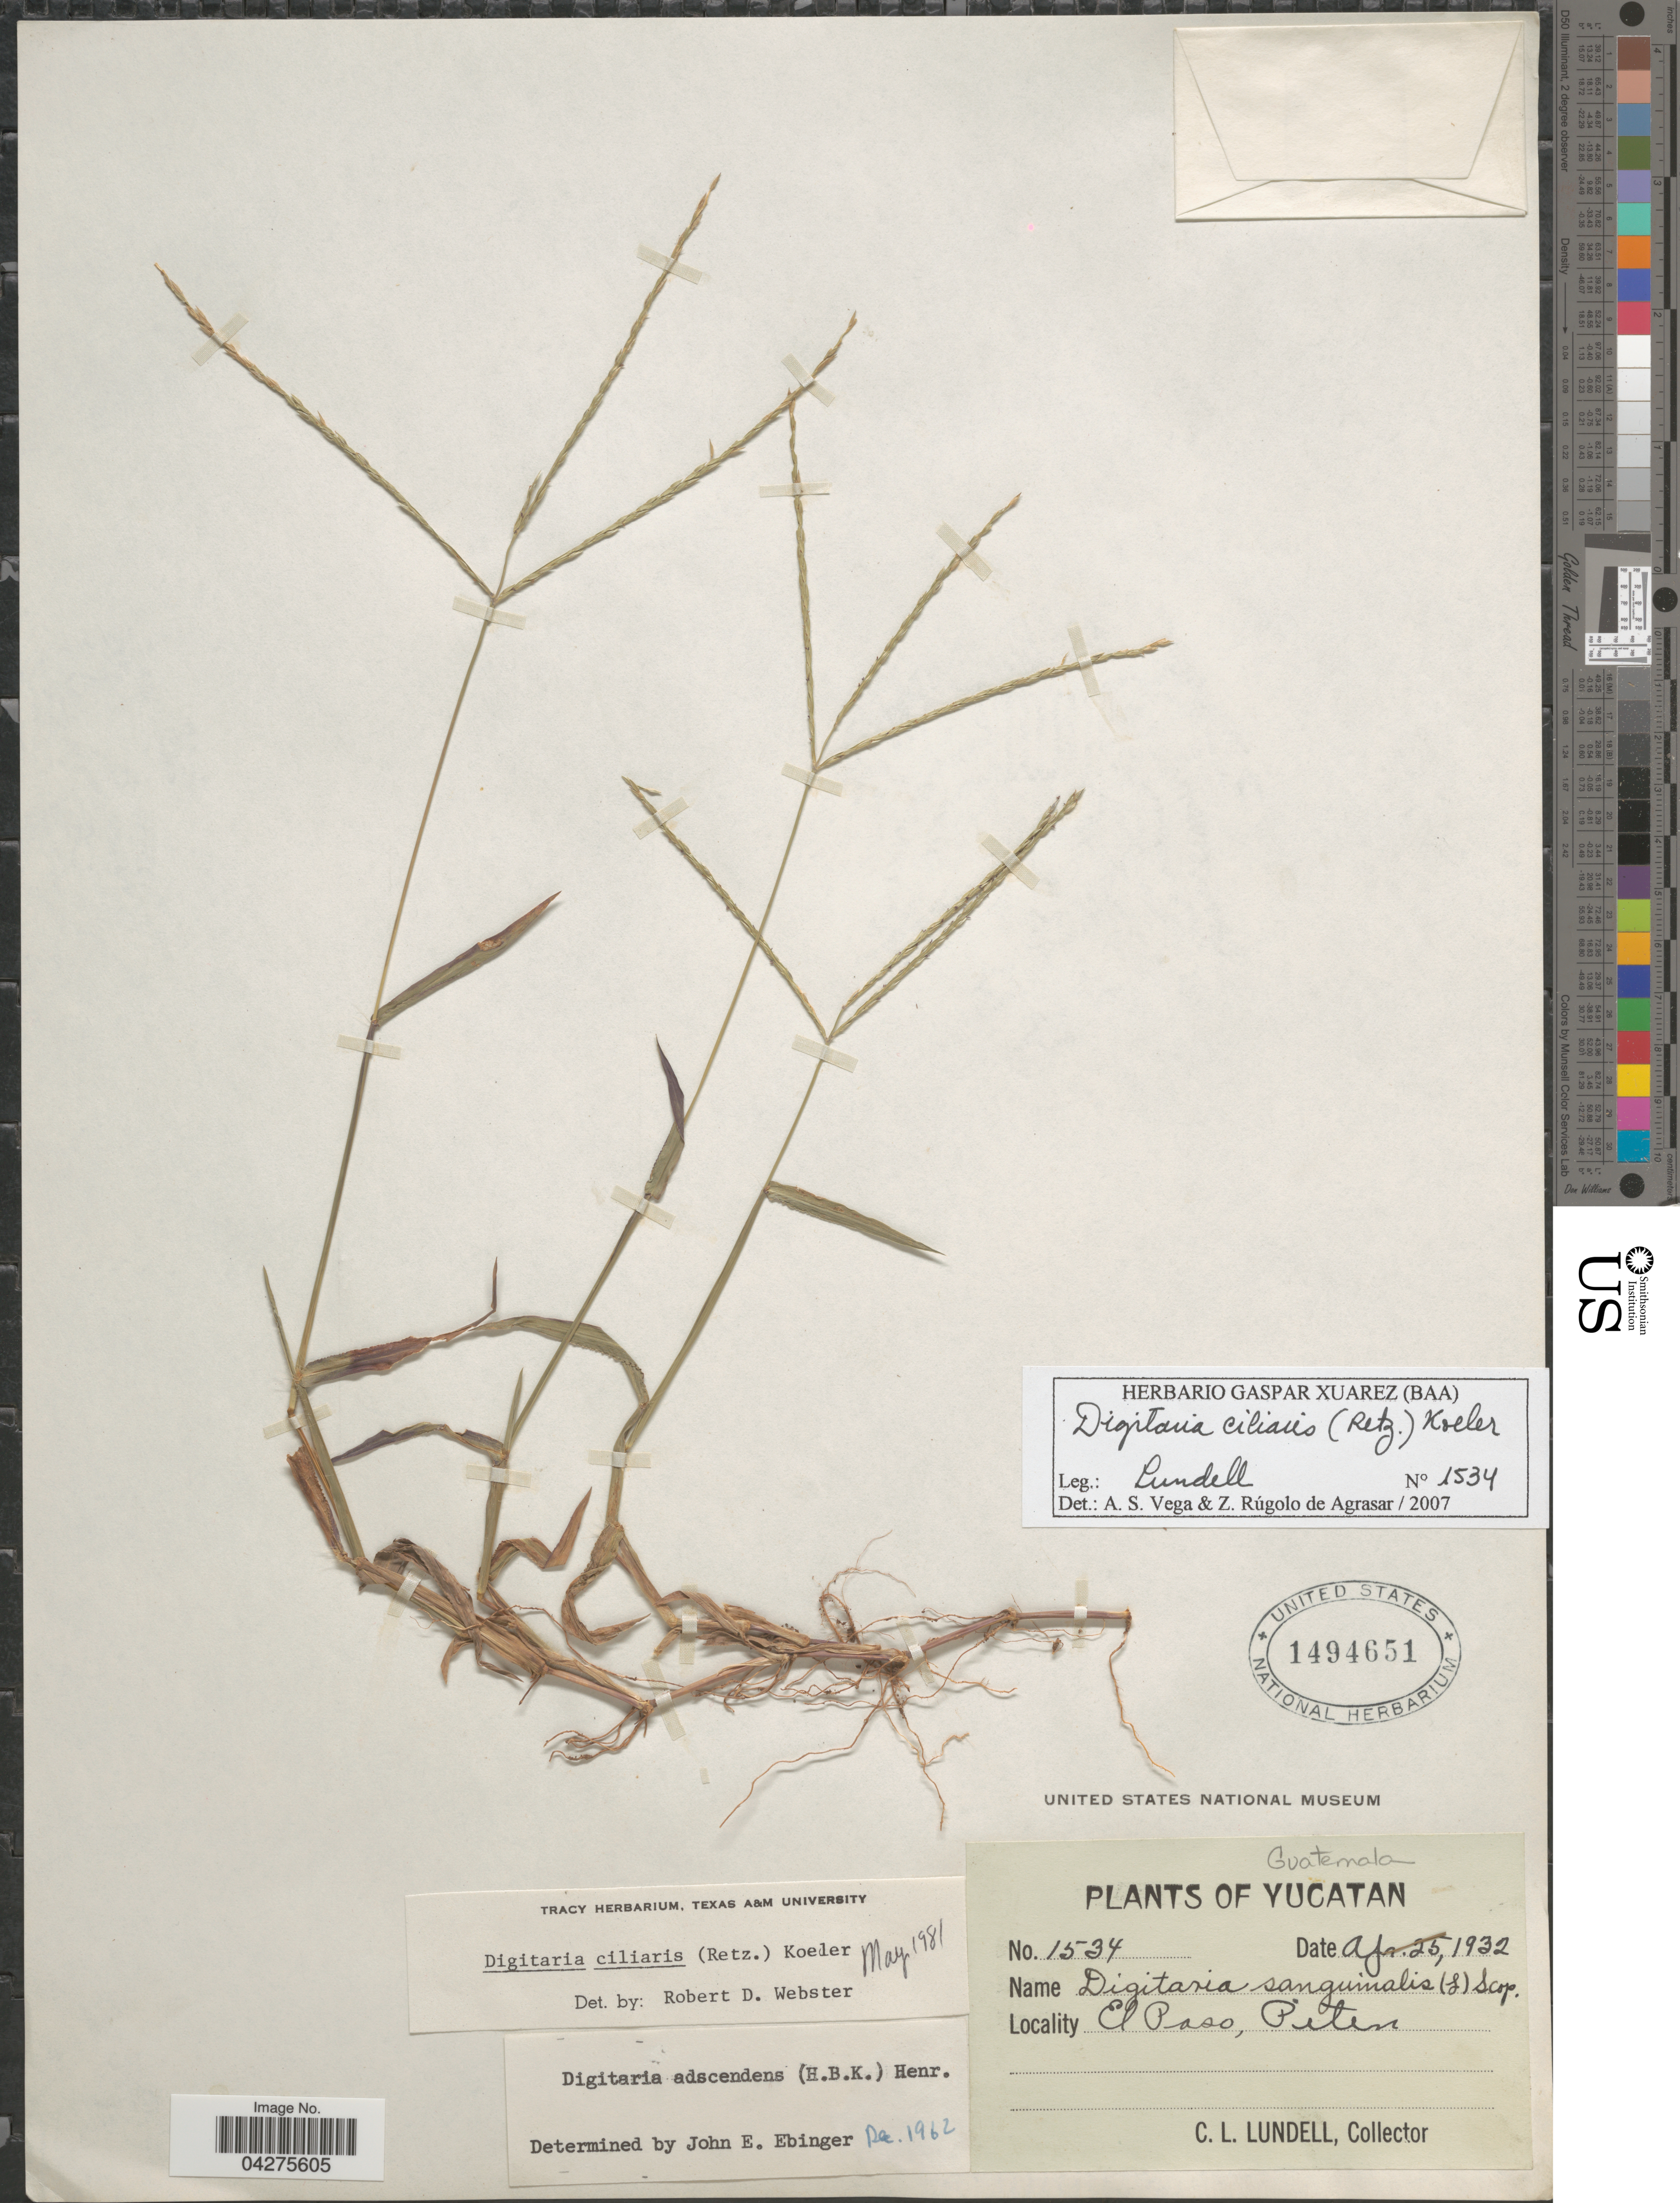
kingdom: Plantae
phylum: Tracheophyta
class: Liliopsida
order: Poales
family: Poaceae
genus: Digitaria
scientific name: Digitaria ciliaris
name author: (Retz.) Koeler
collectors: C. L. Lundell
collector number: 1534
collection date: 1932-04-25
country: Guatemala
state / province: El Peten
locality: Yucatan. El Paso, Peten.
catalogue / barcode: US 1494651